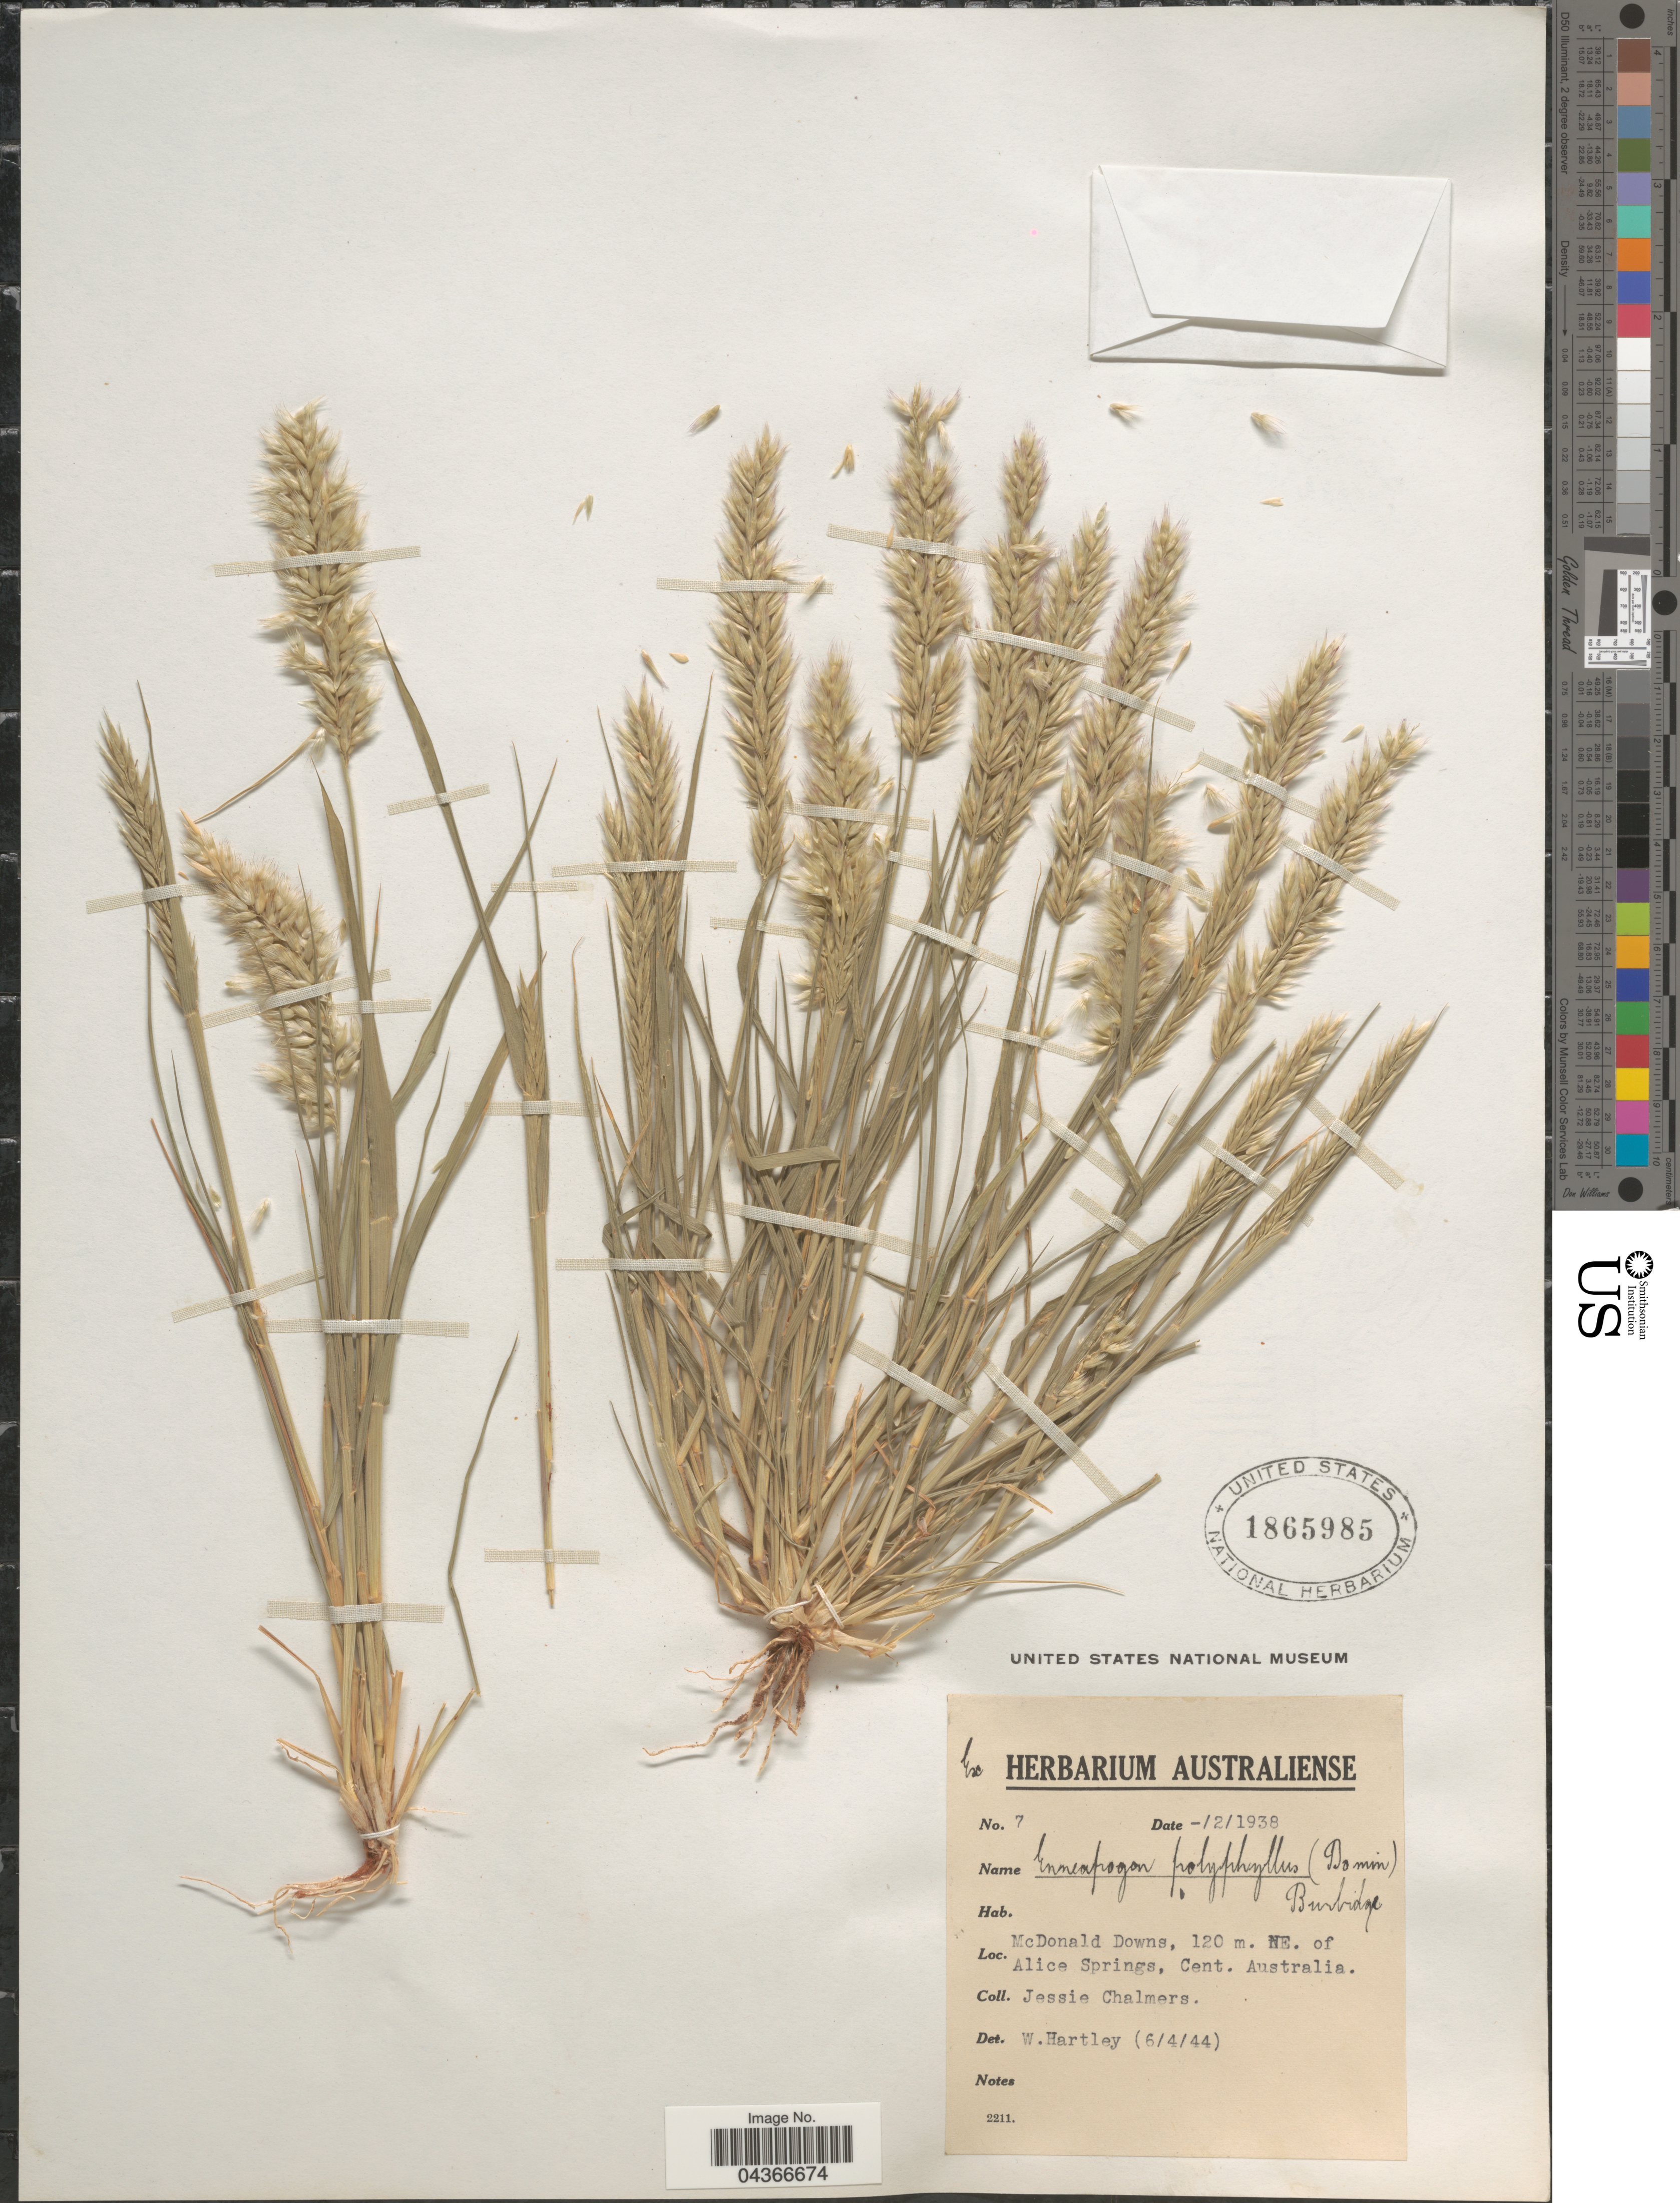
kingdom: Plantae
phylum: Tracheophyta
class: Liliopsida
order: Poales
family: Poaceae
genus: Enneapogon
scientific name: Enneapogon polyphyllus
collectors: J. Chalmers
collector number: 7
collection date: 1938-02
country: Australia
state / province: Northern Territory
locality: McDonald Downs, 120 m. NE. of Alice Springs, Centr. Australia.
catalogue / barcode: US 1865985